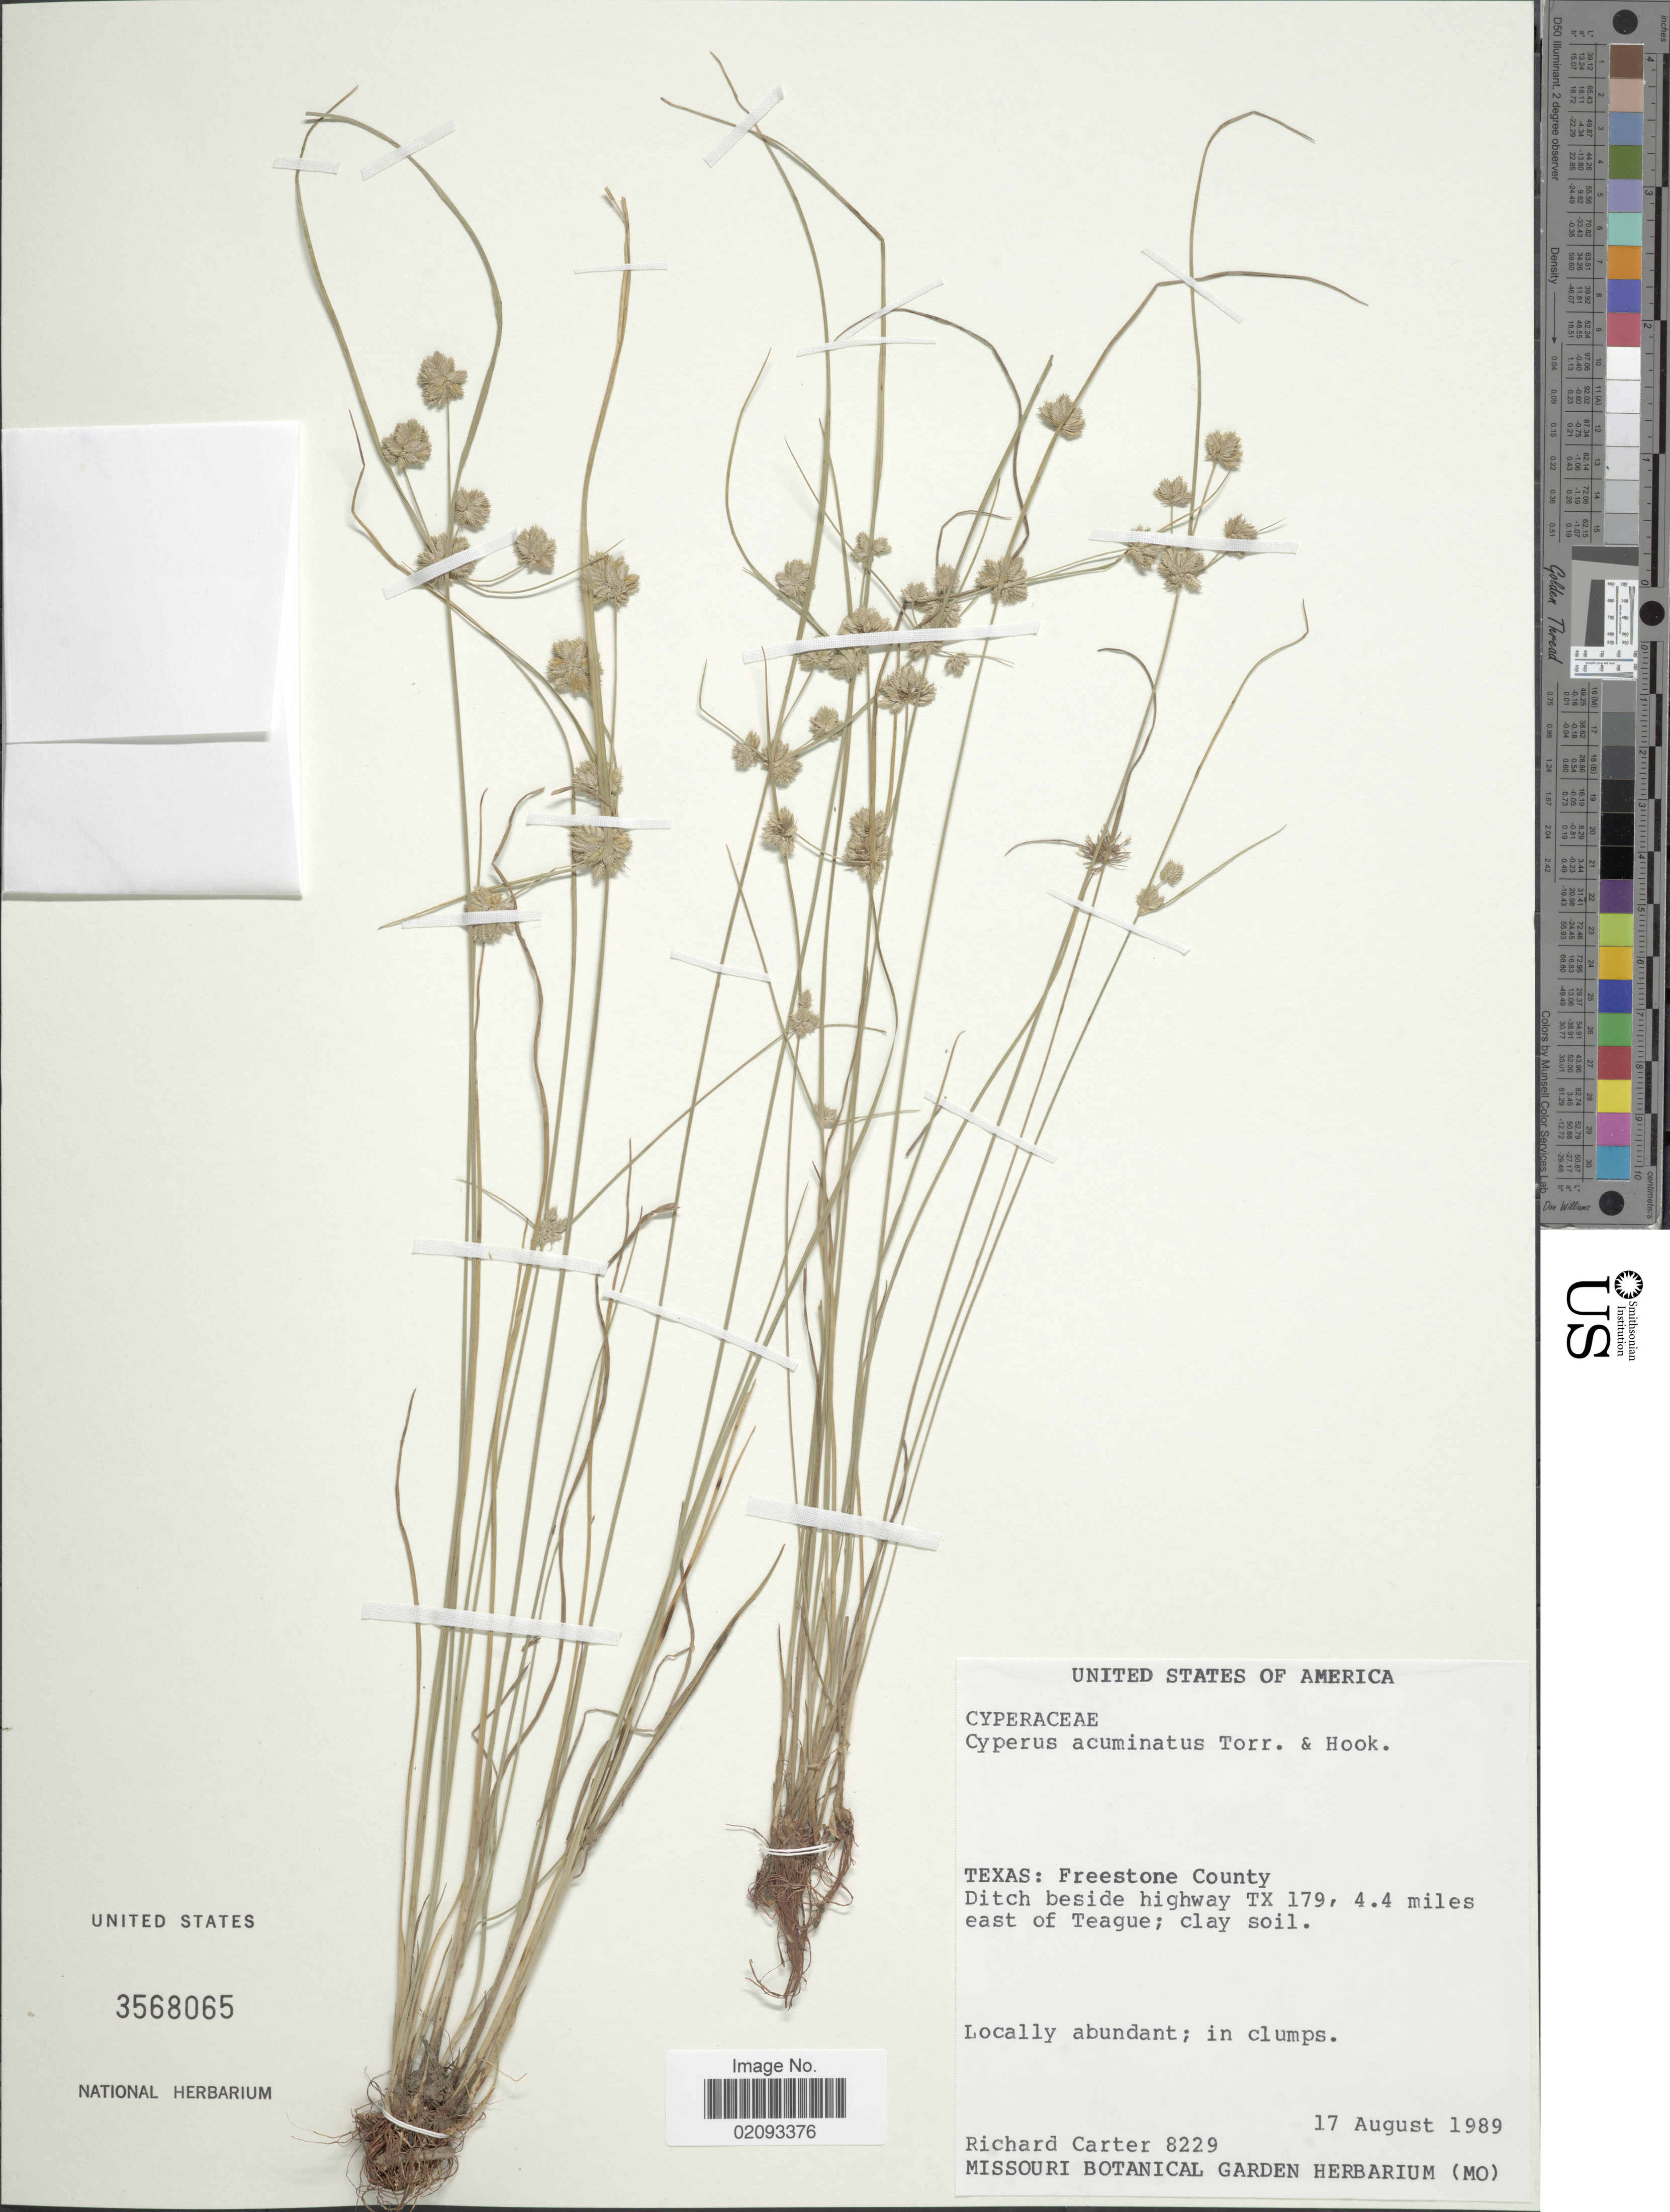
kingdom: Plantae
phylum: Tracheophyta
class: Liliopsida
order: Poales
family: Cyperaceae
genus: Cyperus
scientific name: Cyperus acuminatus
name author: Torr. & Hook.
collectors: R. Carter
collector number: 8229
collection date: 1989-08-17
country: United States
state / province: Texas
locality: Freestone County. Ditch beside highway TX 179, 4.4 miles east of Teague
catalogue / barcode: US 3568065